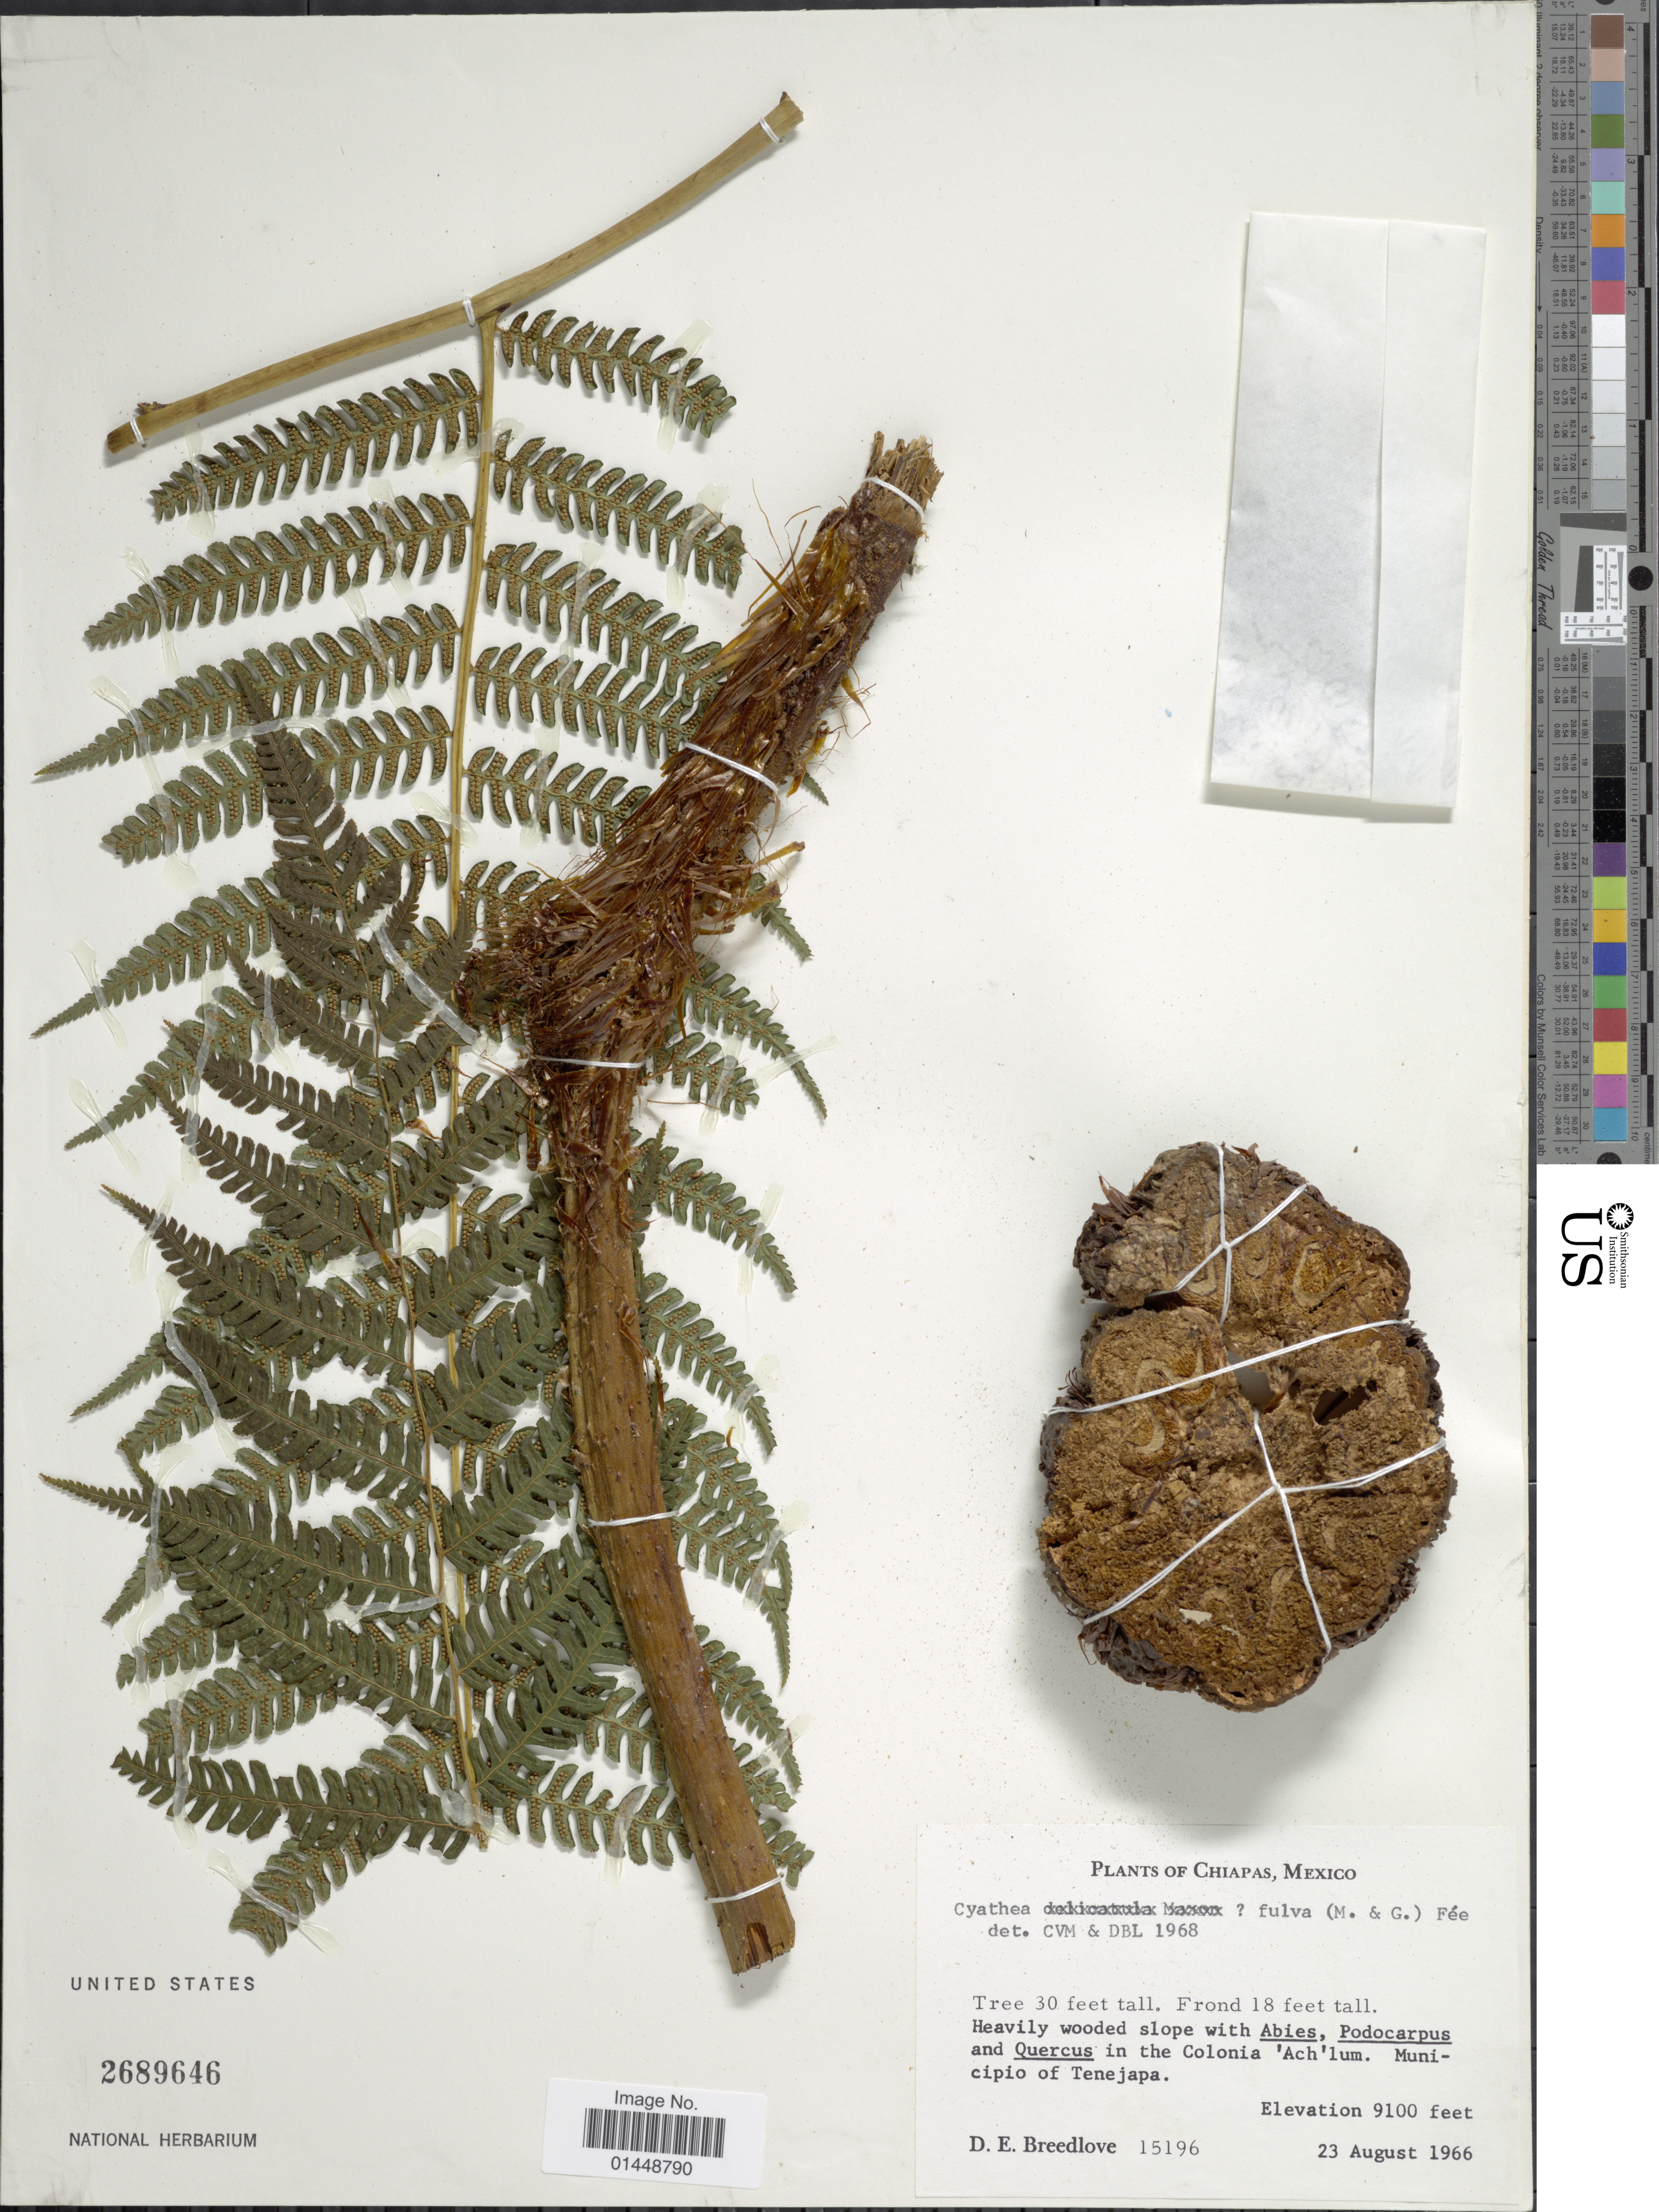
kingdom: Plantae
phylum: Tracheophyta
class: Polypodiopsida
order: Cyatheales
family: Cyatheaceae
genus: Cyathea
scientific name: Cyathea fulva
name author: (M. Martens & Galeotti) Fée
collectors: D. E. Breedlove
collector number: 15196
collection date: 1966-08-23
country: Mexico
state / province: Chiapas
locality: In the Colonia 'Ach'lum. Municipio of Tenejapa.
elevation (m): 2774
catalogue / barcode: US 2689646